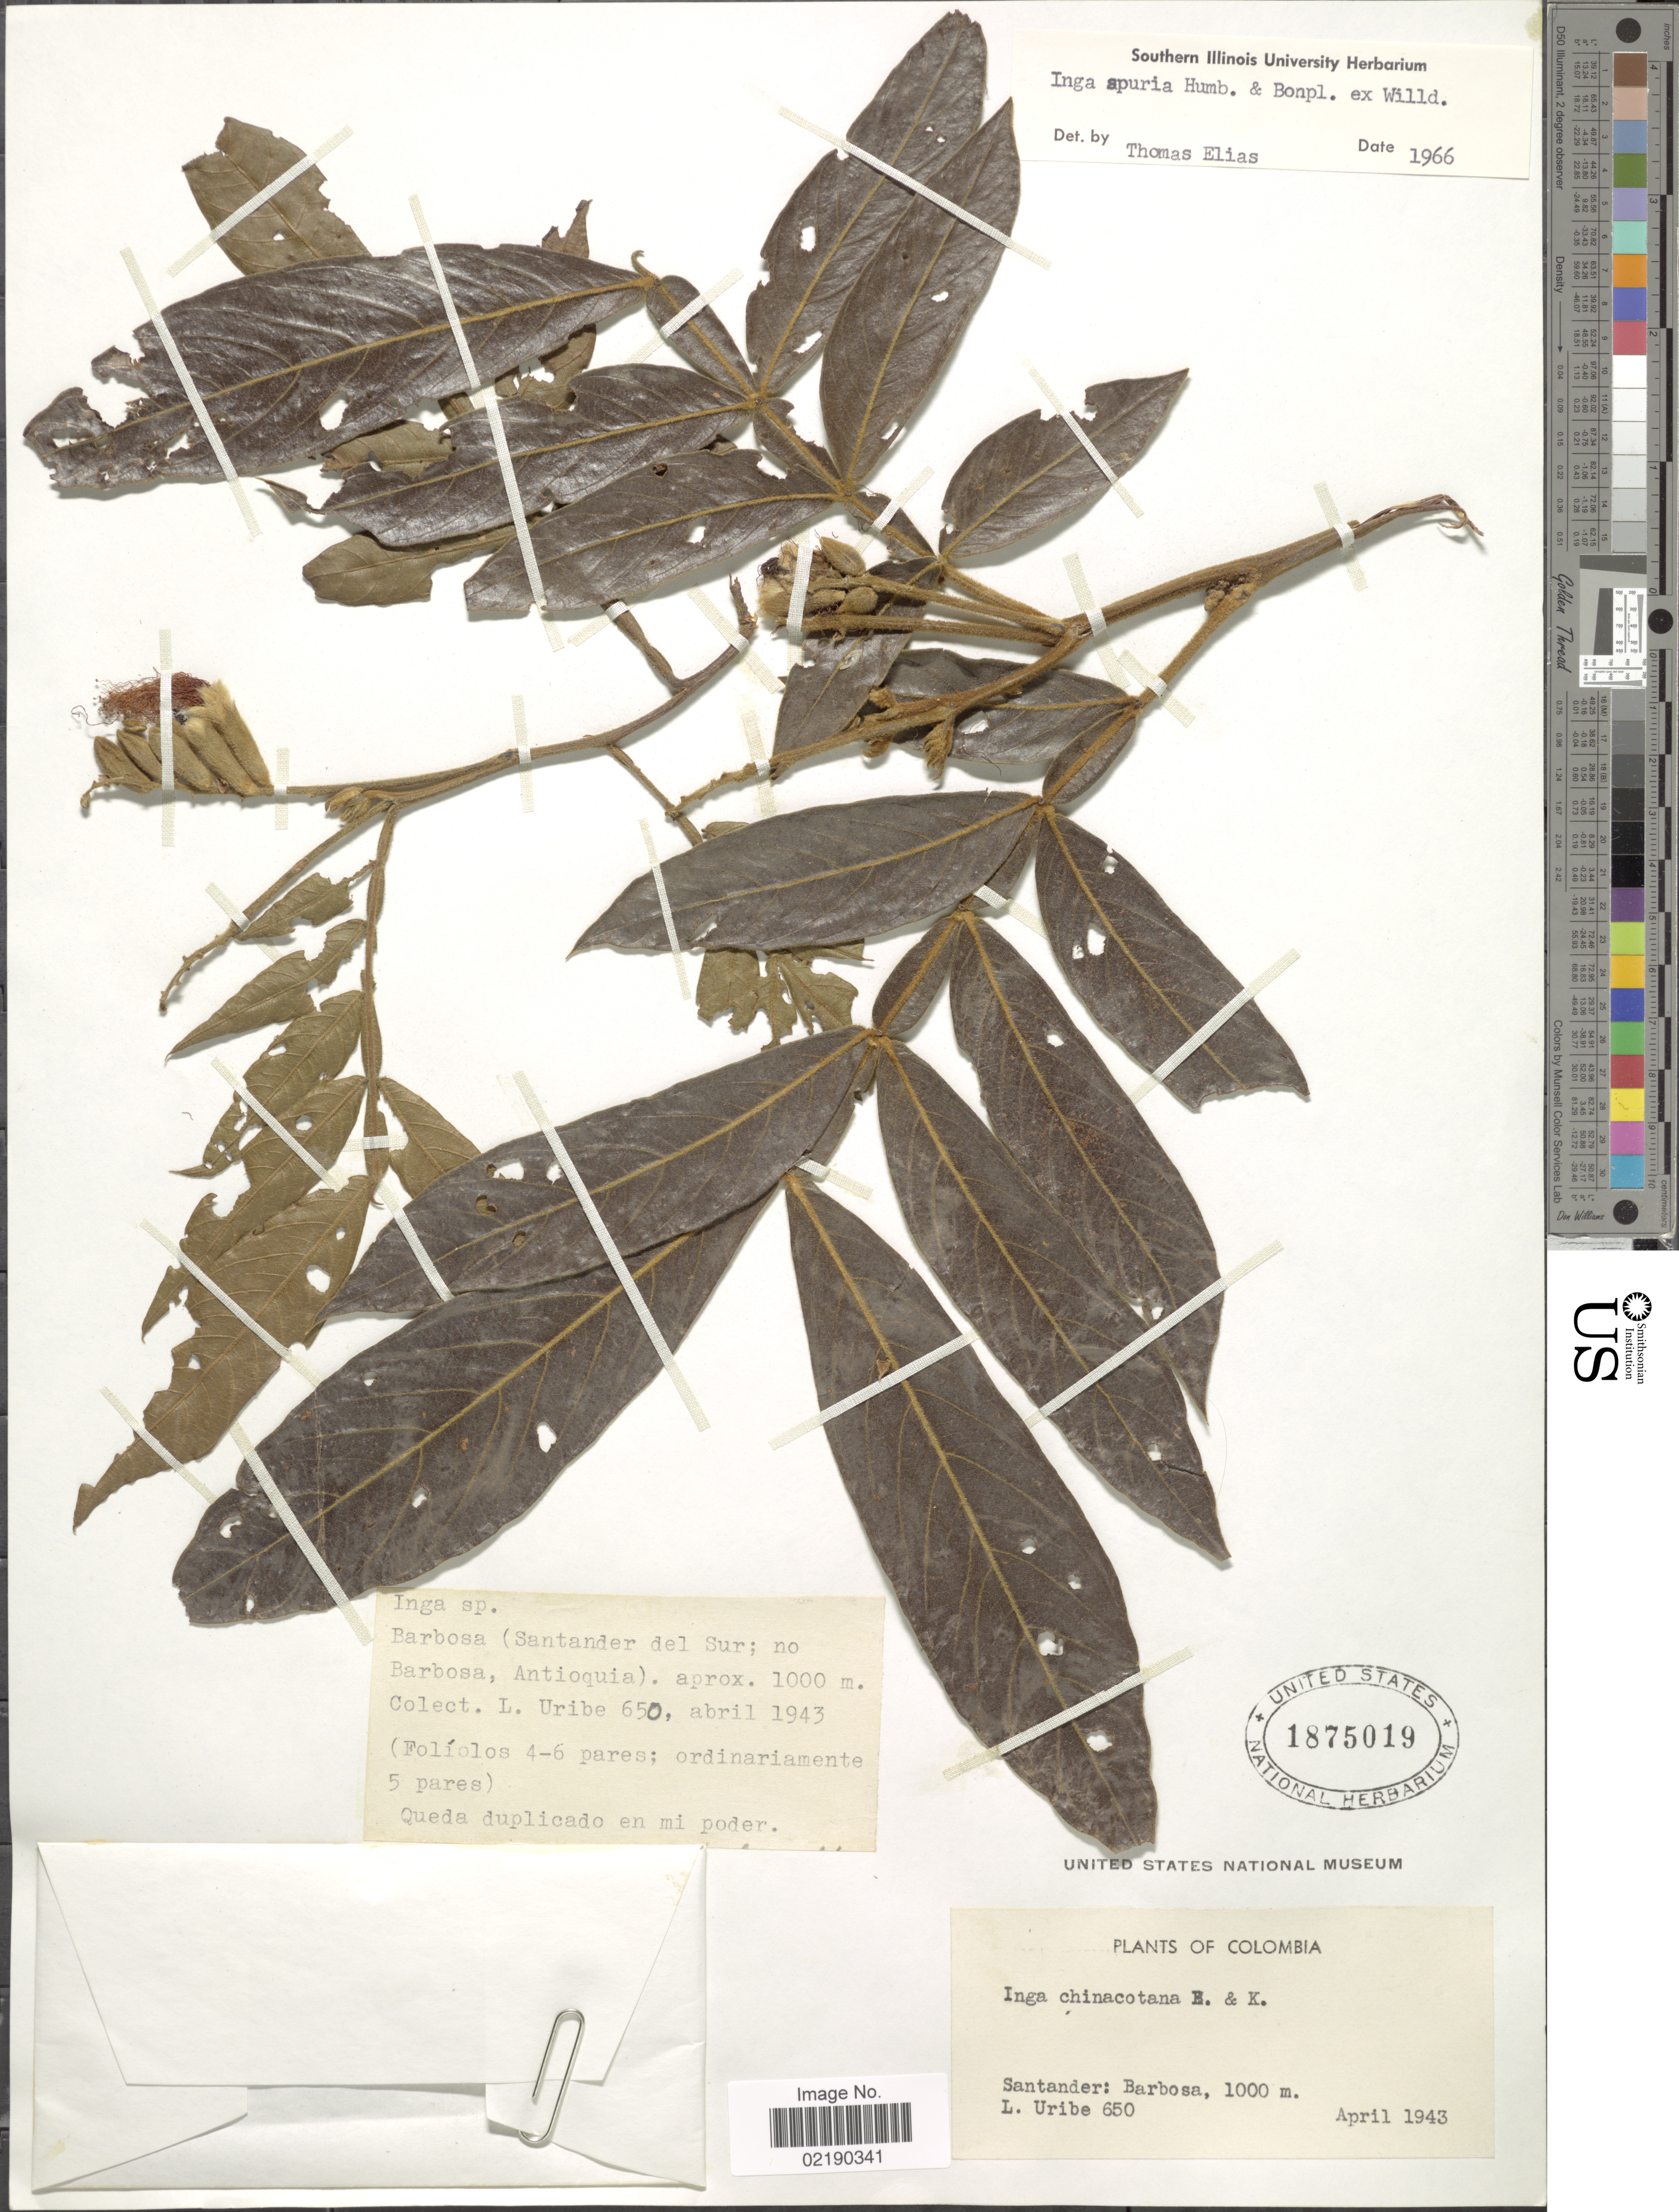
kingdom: Plantae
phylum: Tracheophyta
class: Magnoliopsida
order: Fabales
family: Fabaceae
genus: Inga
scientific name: Inga vera subsp. vera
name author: Willd.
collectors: L. Uribe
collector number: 650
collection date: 1943-04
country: Colombia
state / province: Santander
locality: Barbosa.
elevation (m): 1000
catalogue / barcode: US 1875019